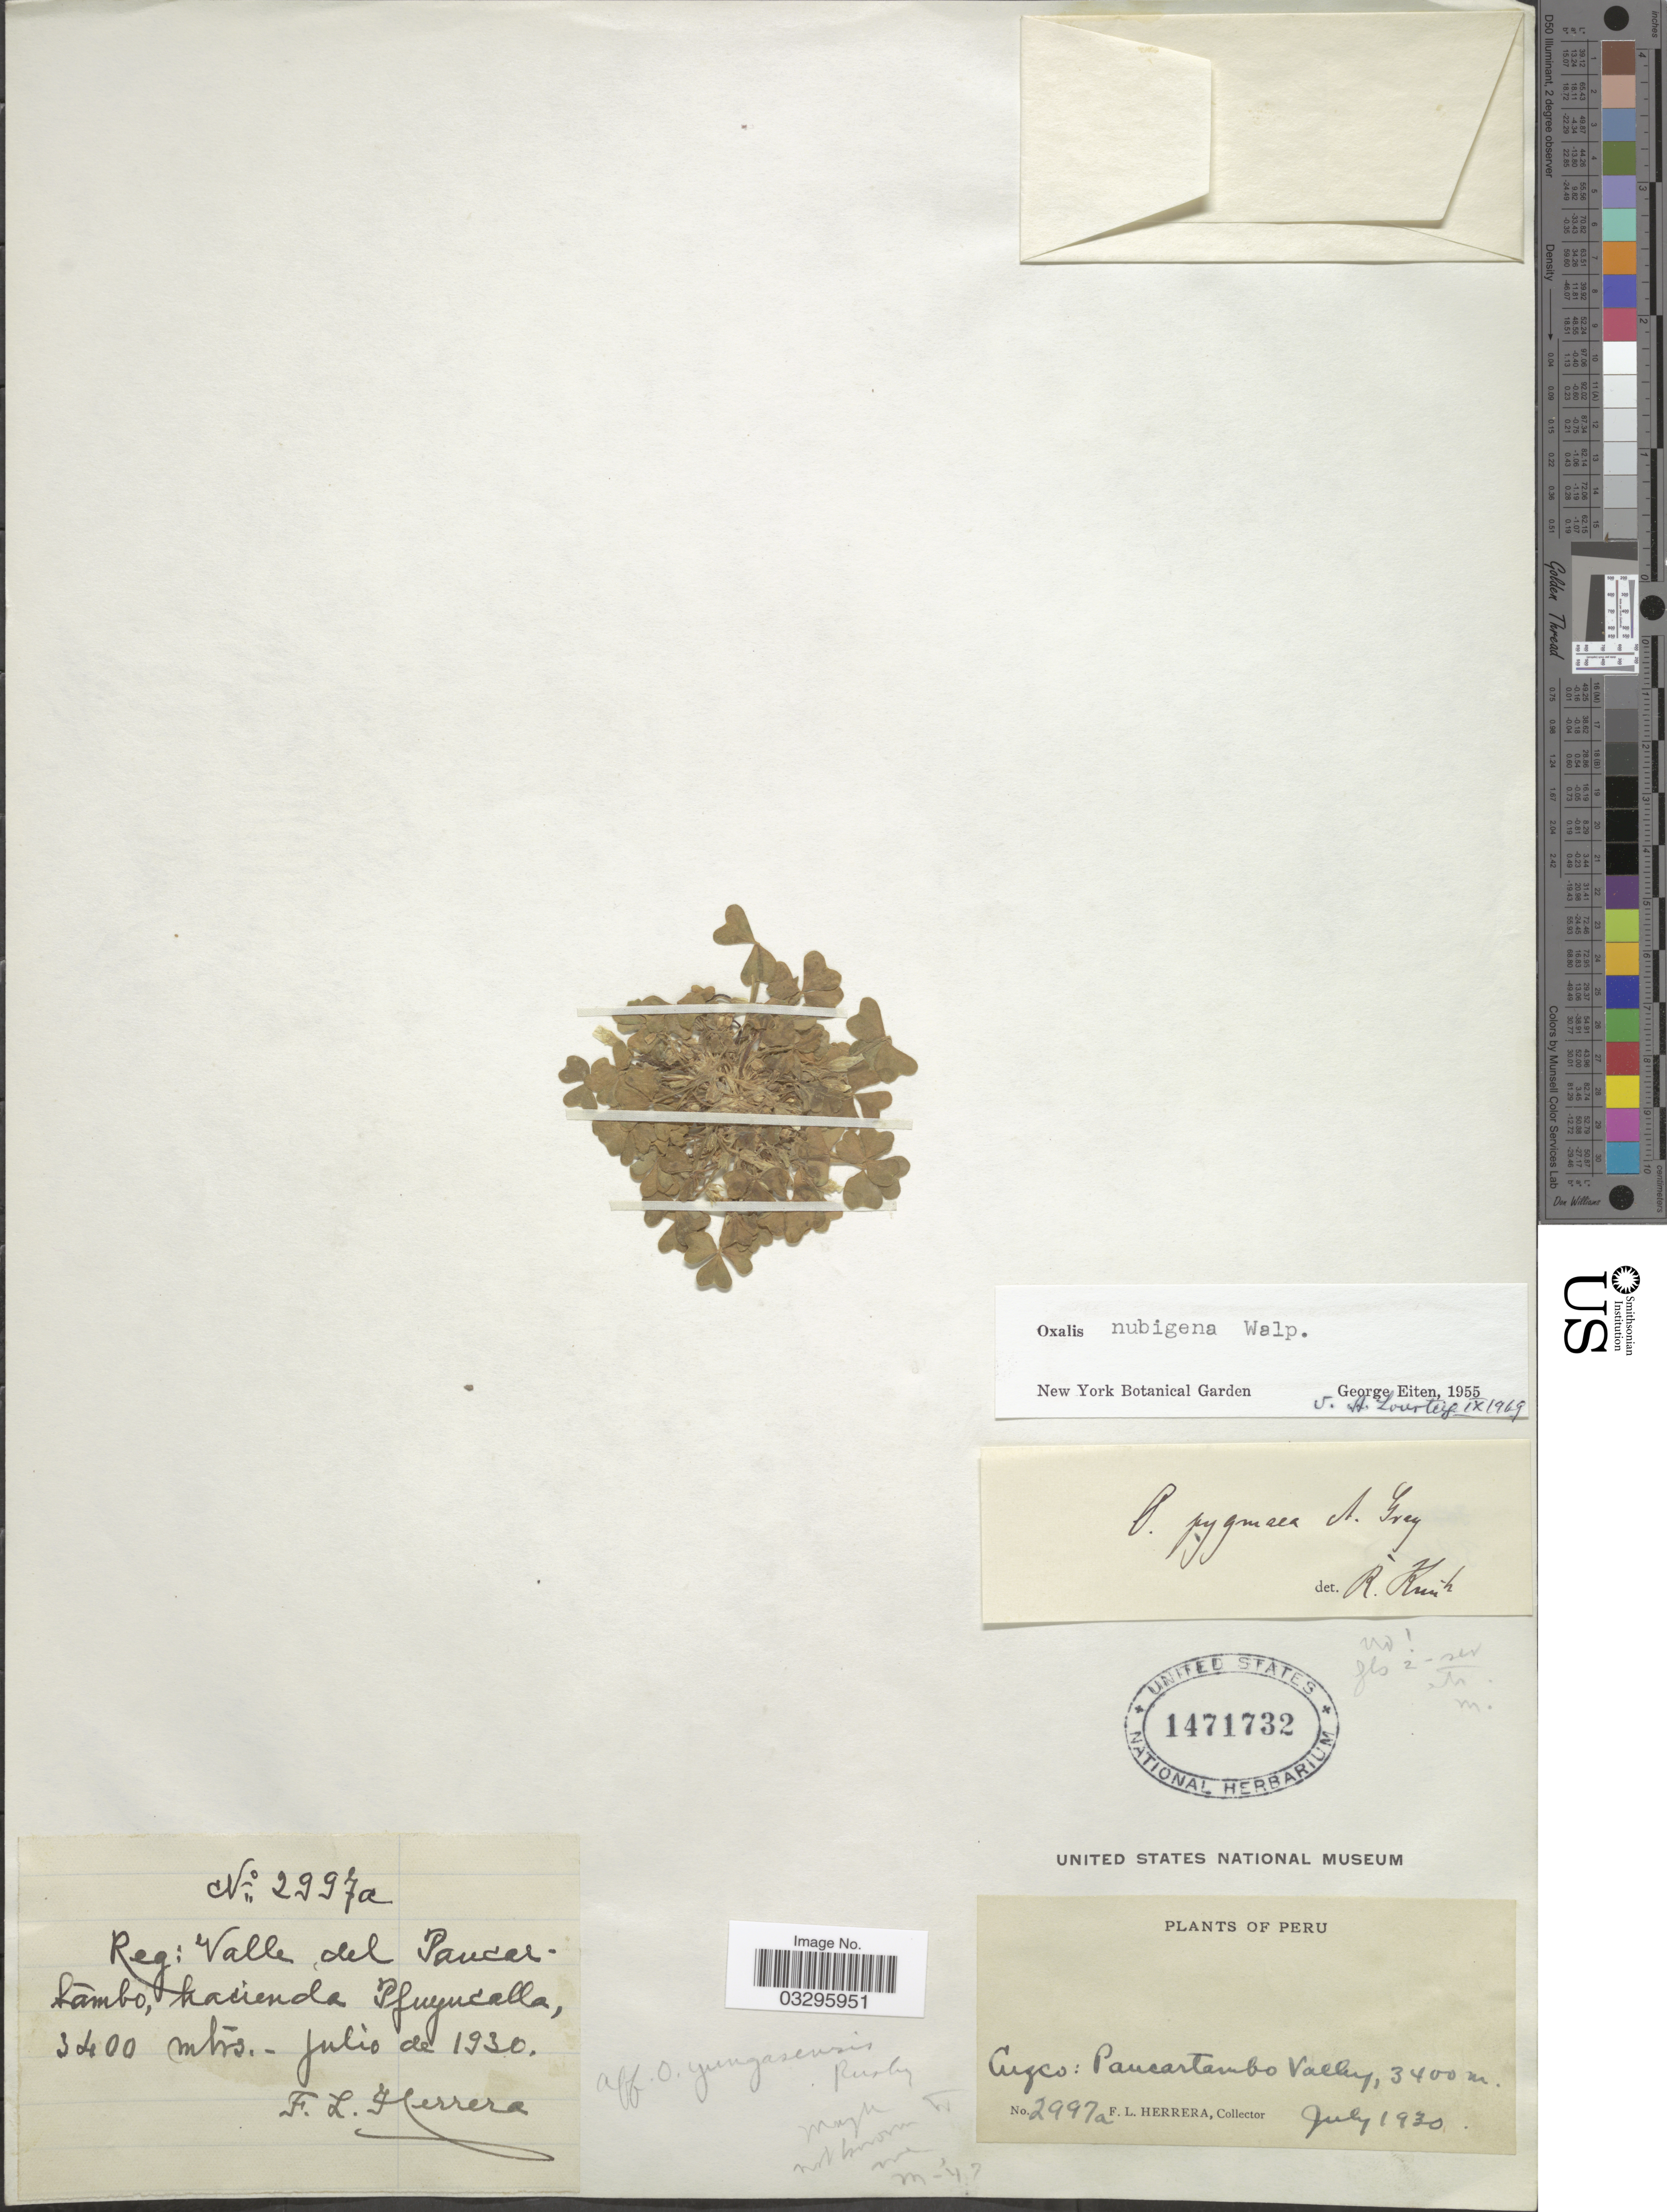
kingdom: Plantae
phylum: Tracheophyta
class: Magnoliopsida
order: Oxalidales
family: Oxalidaceae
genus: Oxalis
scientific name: Oxalis nubigena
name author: Walp.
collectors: F. L. Herrera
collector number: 2997a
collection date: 1930-07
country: Peru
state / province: Cusco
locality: Valle del Paucartámbo, hacienda Pfuyucalla. Paucartambo Valley.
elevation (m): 3400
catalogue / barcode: US 1471732